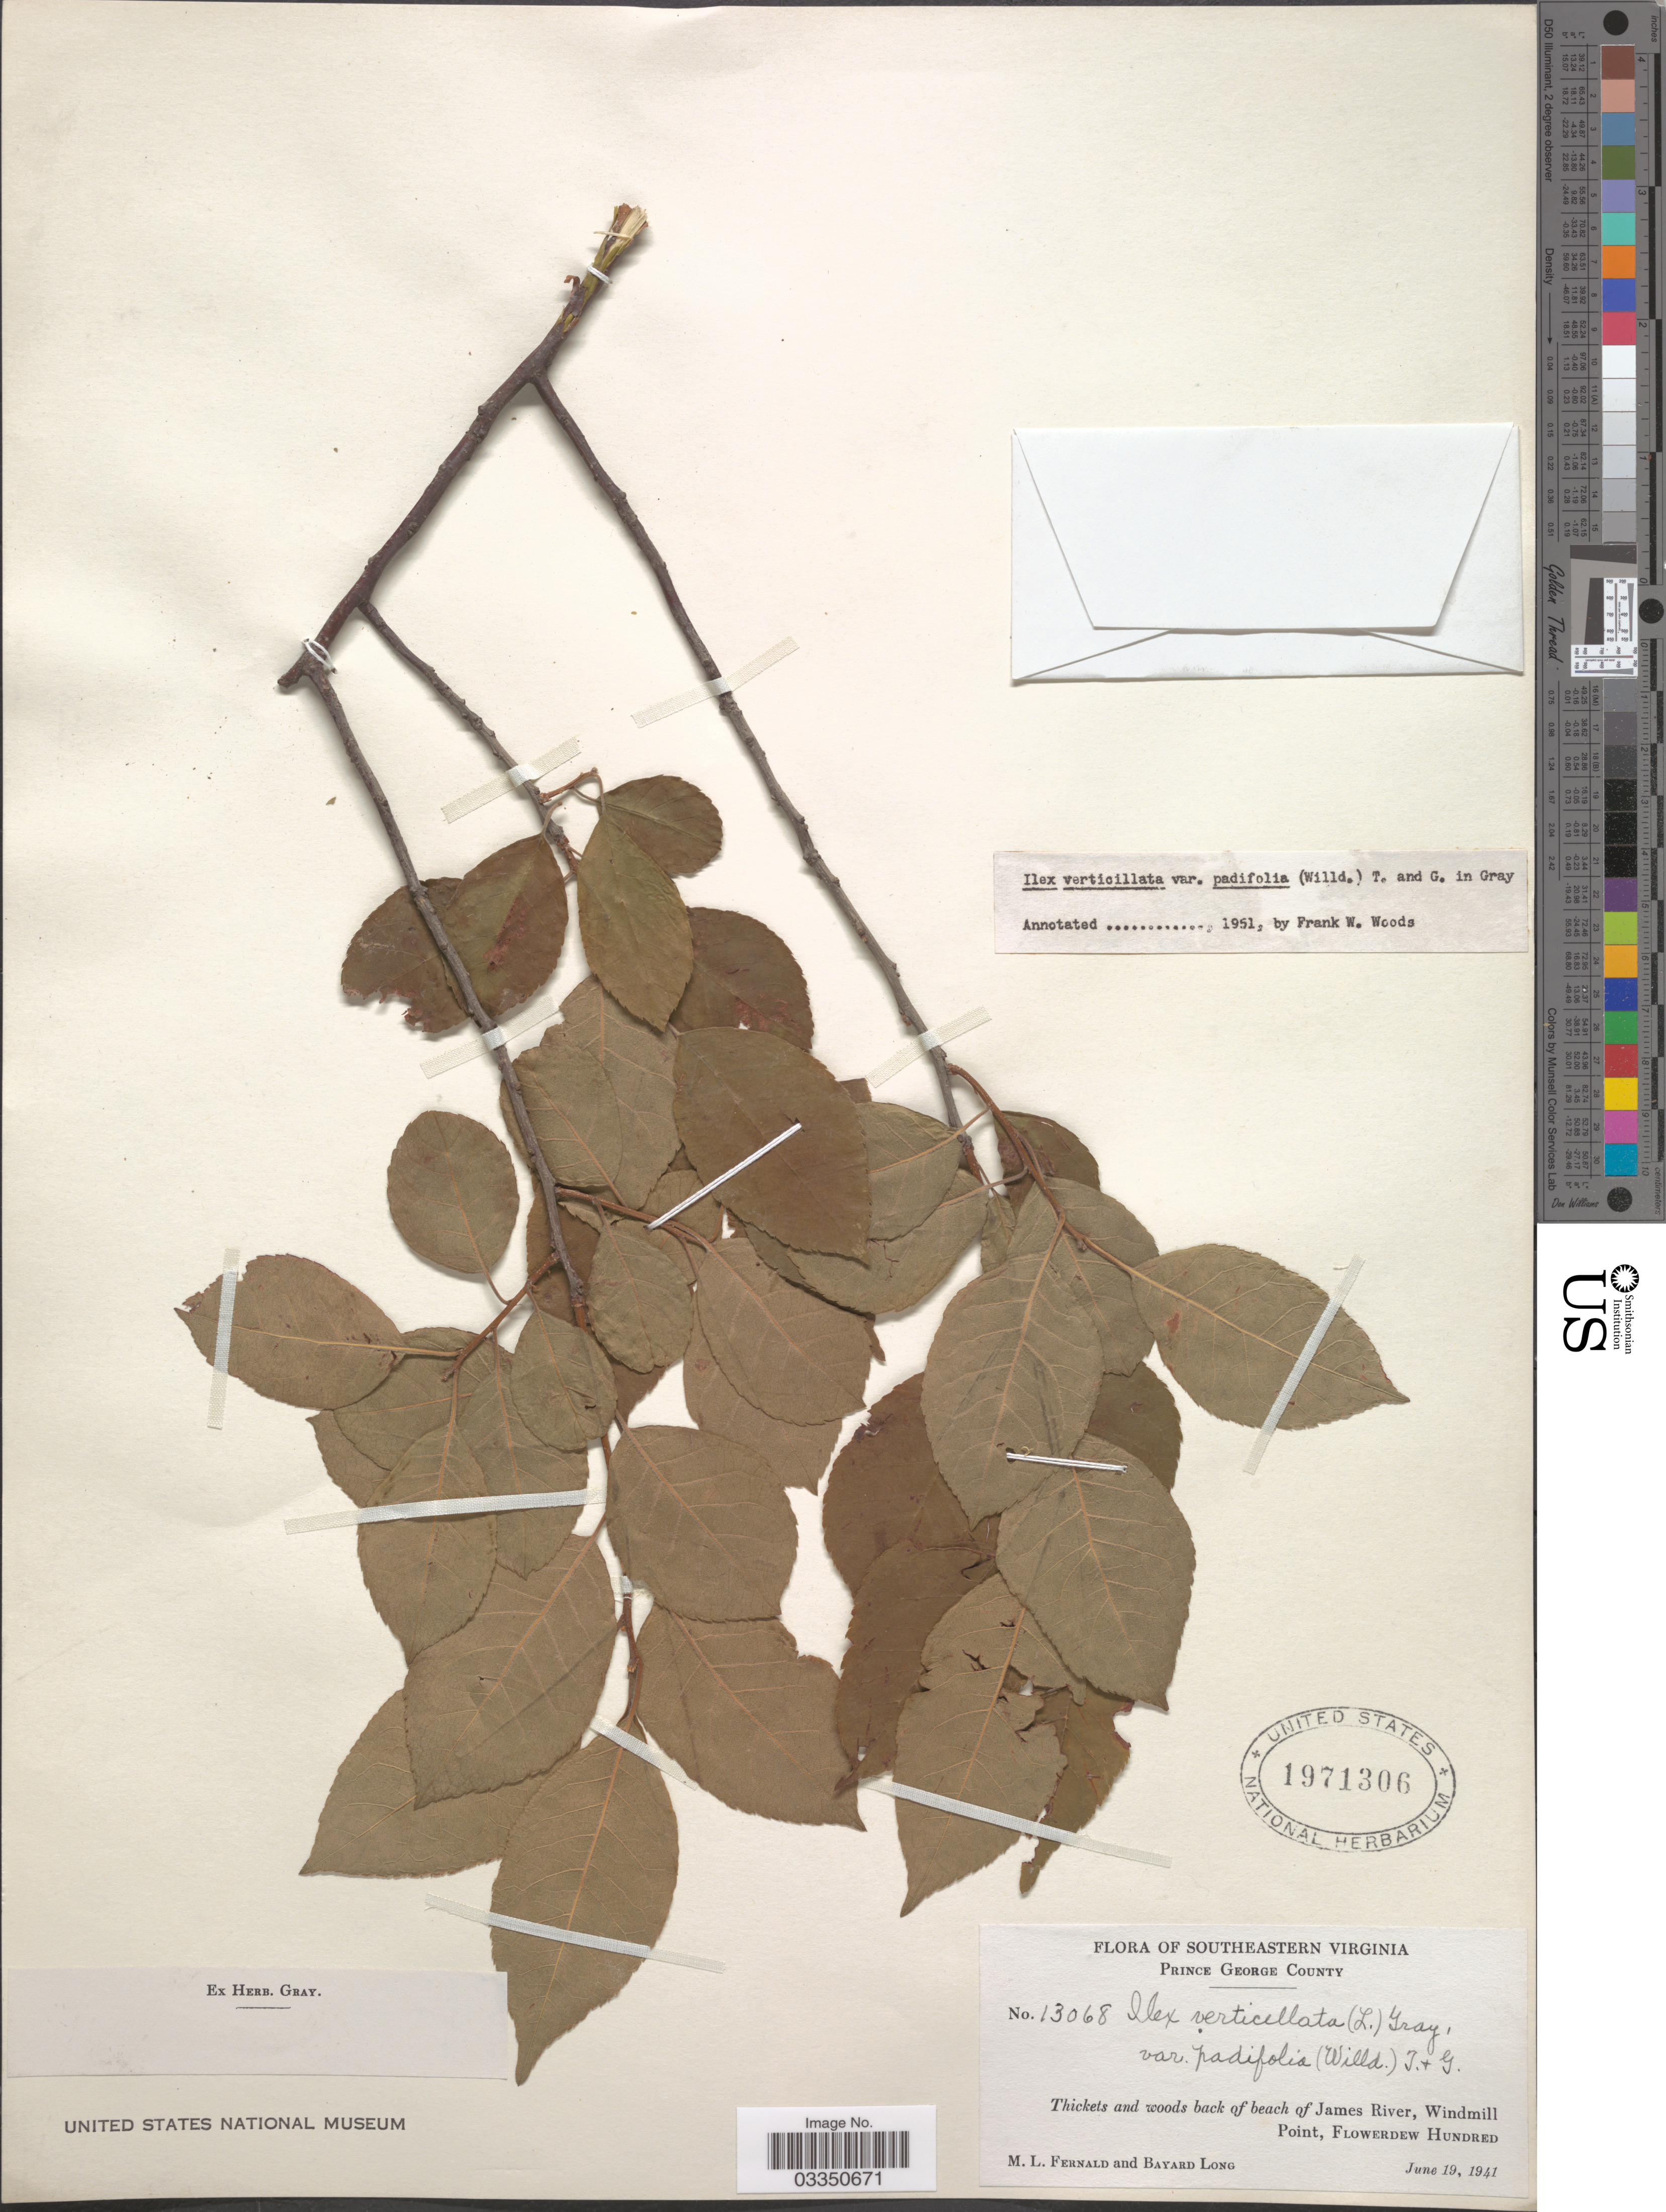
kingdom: Plantae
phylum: Tracheophyta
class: Magnoliopsida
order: Aquifoliales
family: Aquifoliaceae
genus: Ilex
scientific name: Ilex verticillata var. padifolia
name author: (Willd.) Torr. & A. Gray ex S. Watson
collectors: M. L. Fernald & B. Long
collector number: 13068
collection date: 1941-06-19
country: United States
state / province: Virginia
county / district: Prince George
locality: Southeastern Virginia. Prince George County. Thickets and woods back of beach of James River, Windmill Point, Flowerdew Hundred.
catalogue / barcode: US 1971306